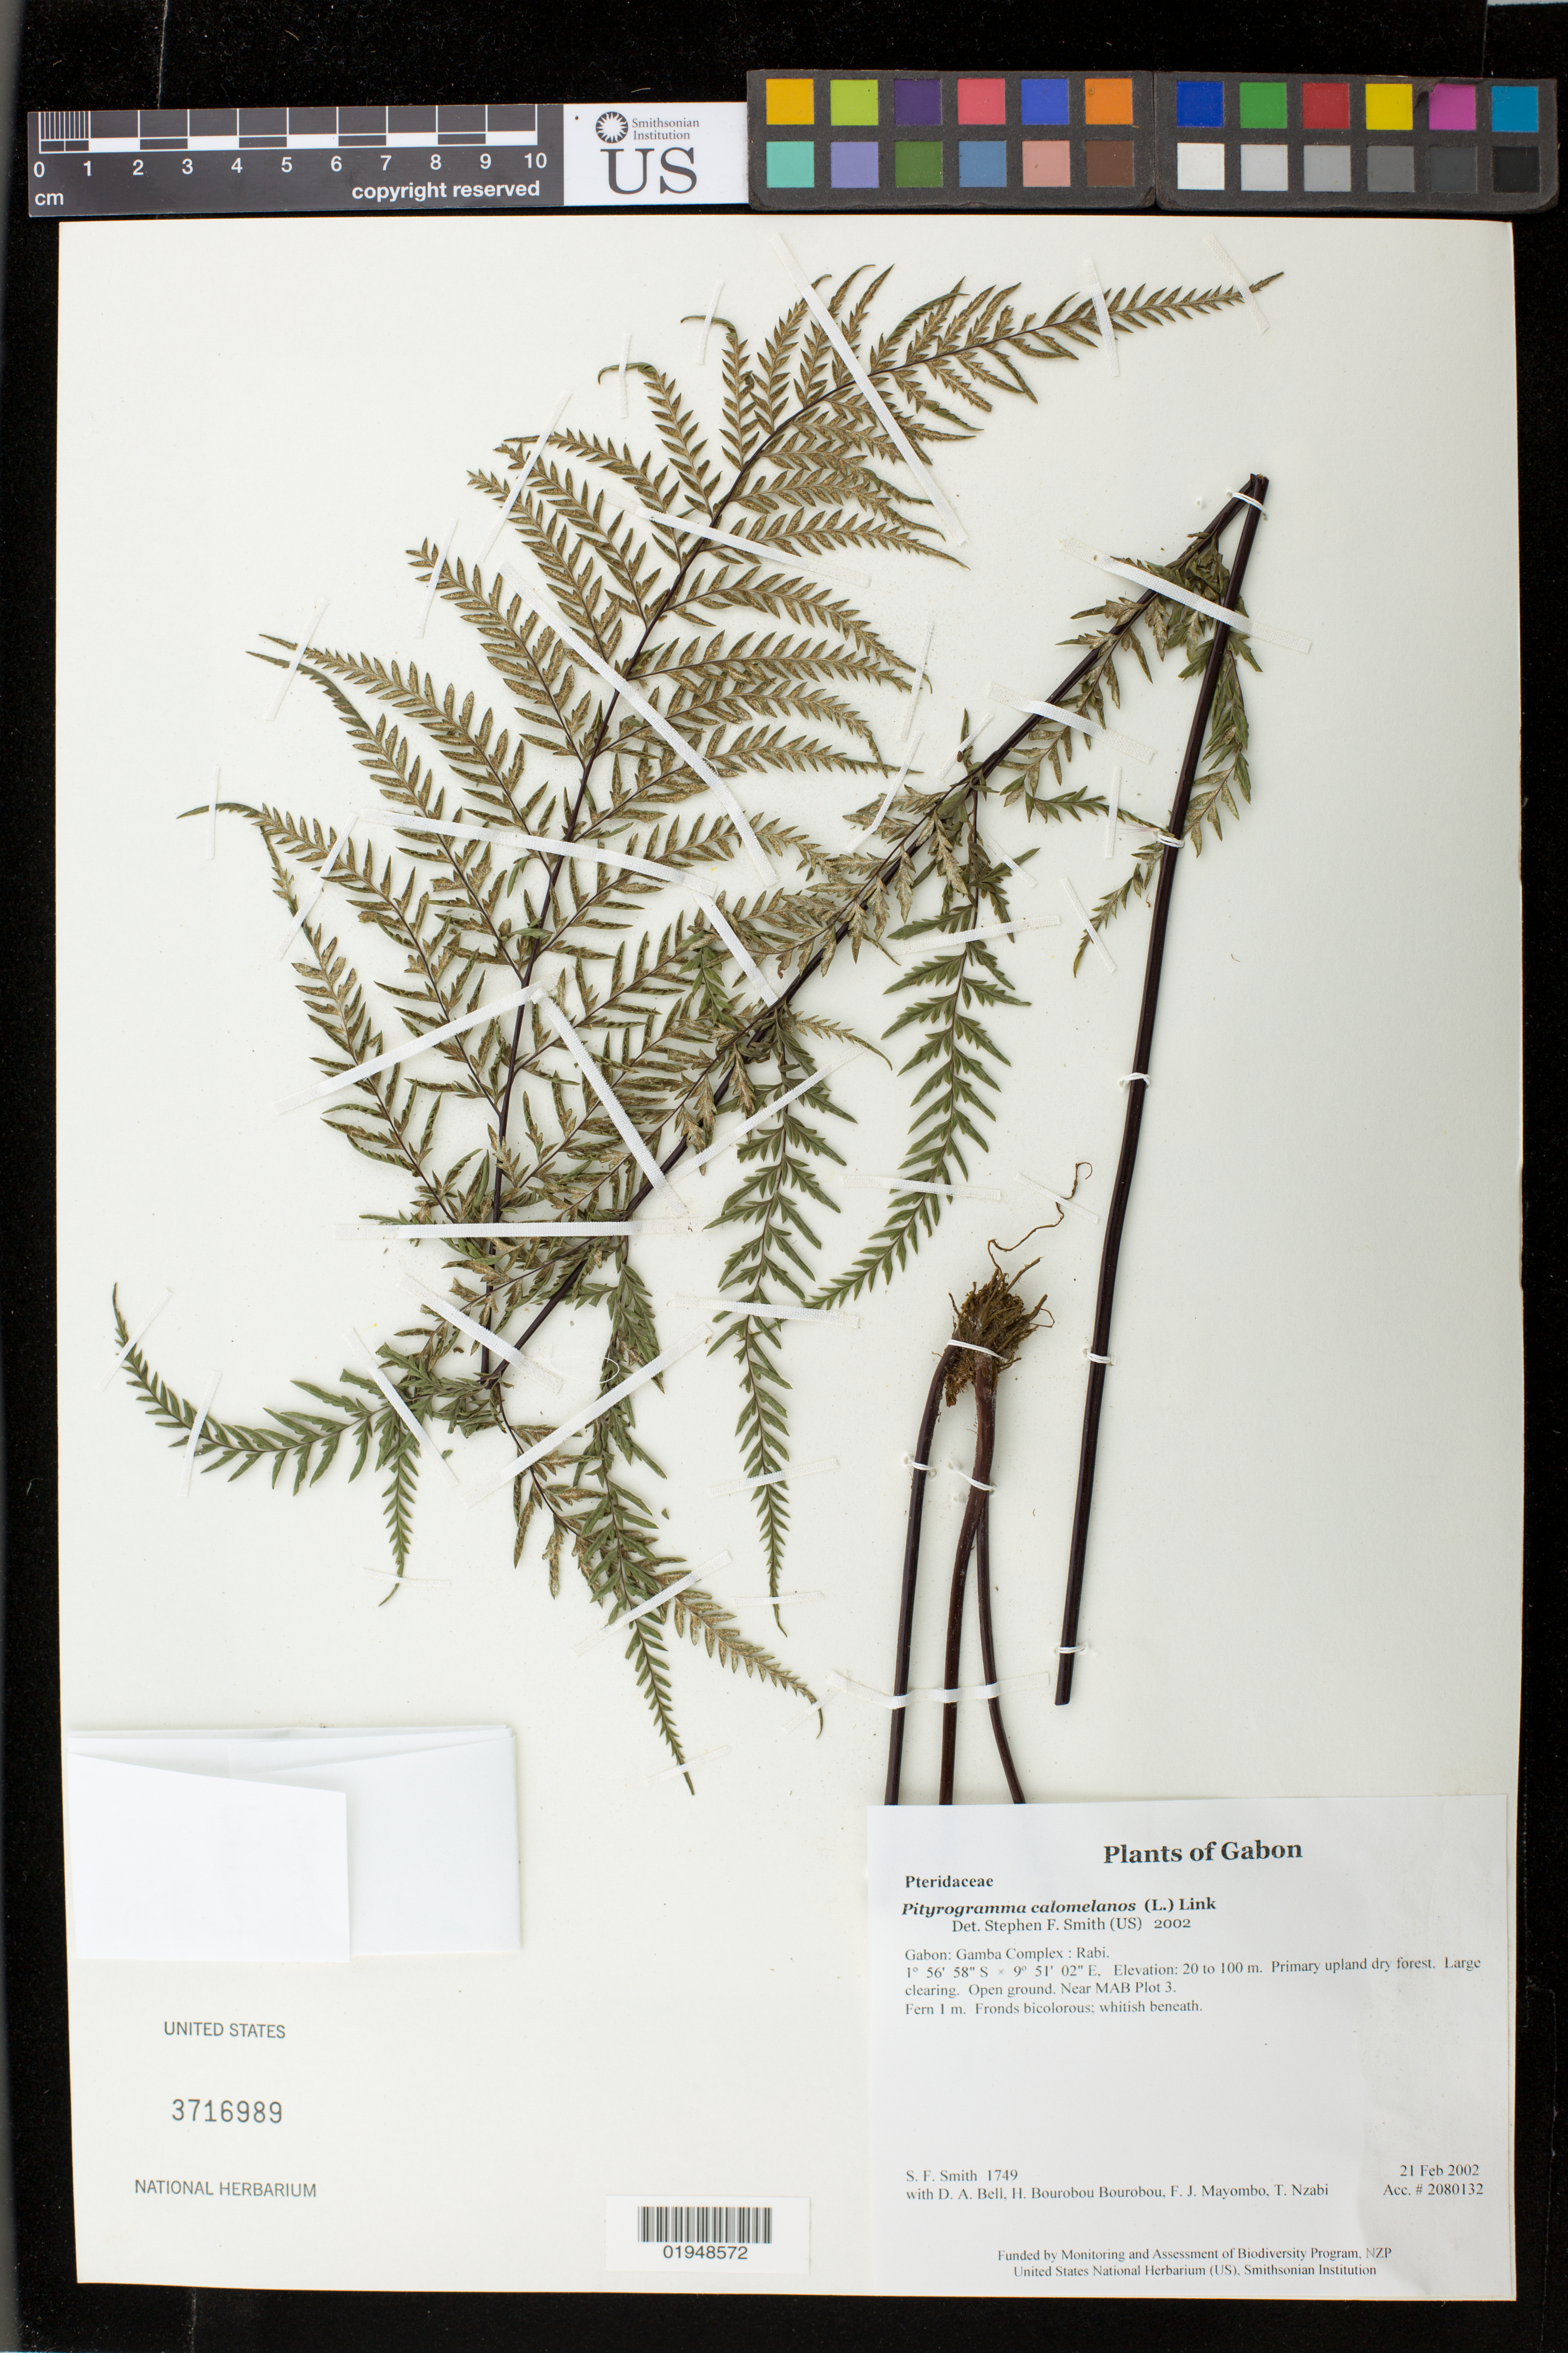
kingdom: Plantae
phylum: Tracheophyta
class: Polypodiopsida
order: Polypodiales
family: Pteridaceae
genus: Pityrogramma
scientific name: Pityrogramma calomelanos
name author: (L.) Link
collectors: S.F. Smith, D. A. Bell, H. Bourobou Bourobou & F. J. Mayombo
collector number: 1749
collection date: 2002-02-21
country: Gabon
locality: Rabi, Gamba Complex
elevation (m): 20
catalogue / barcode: US 3716989